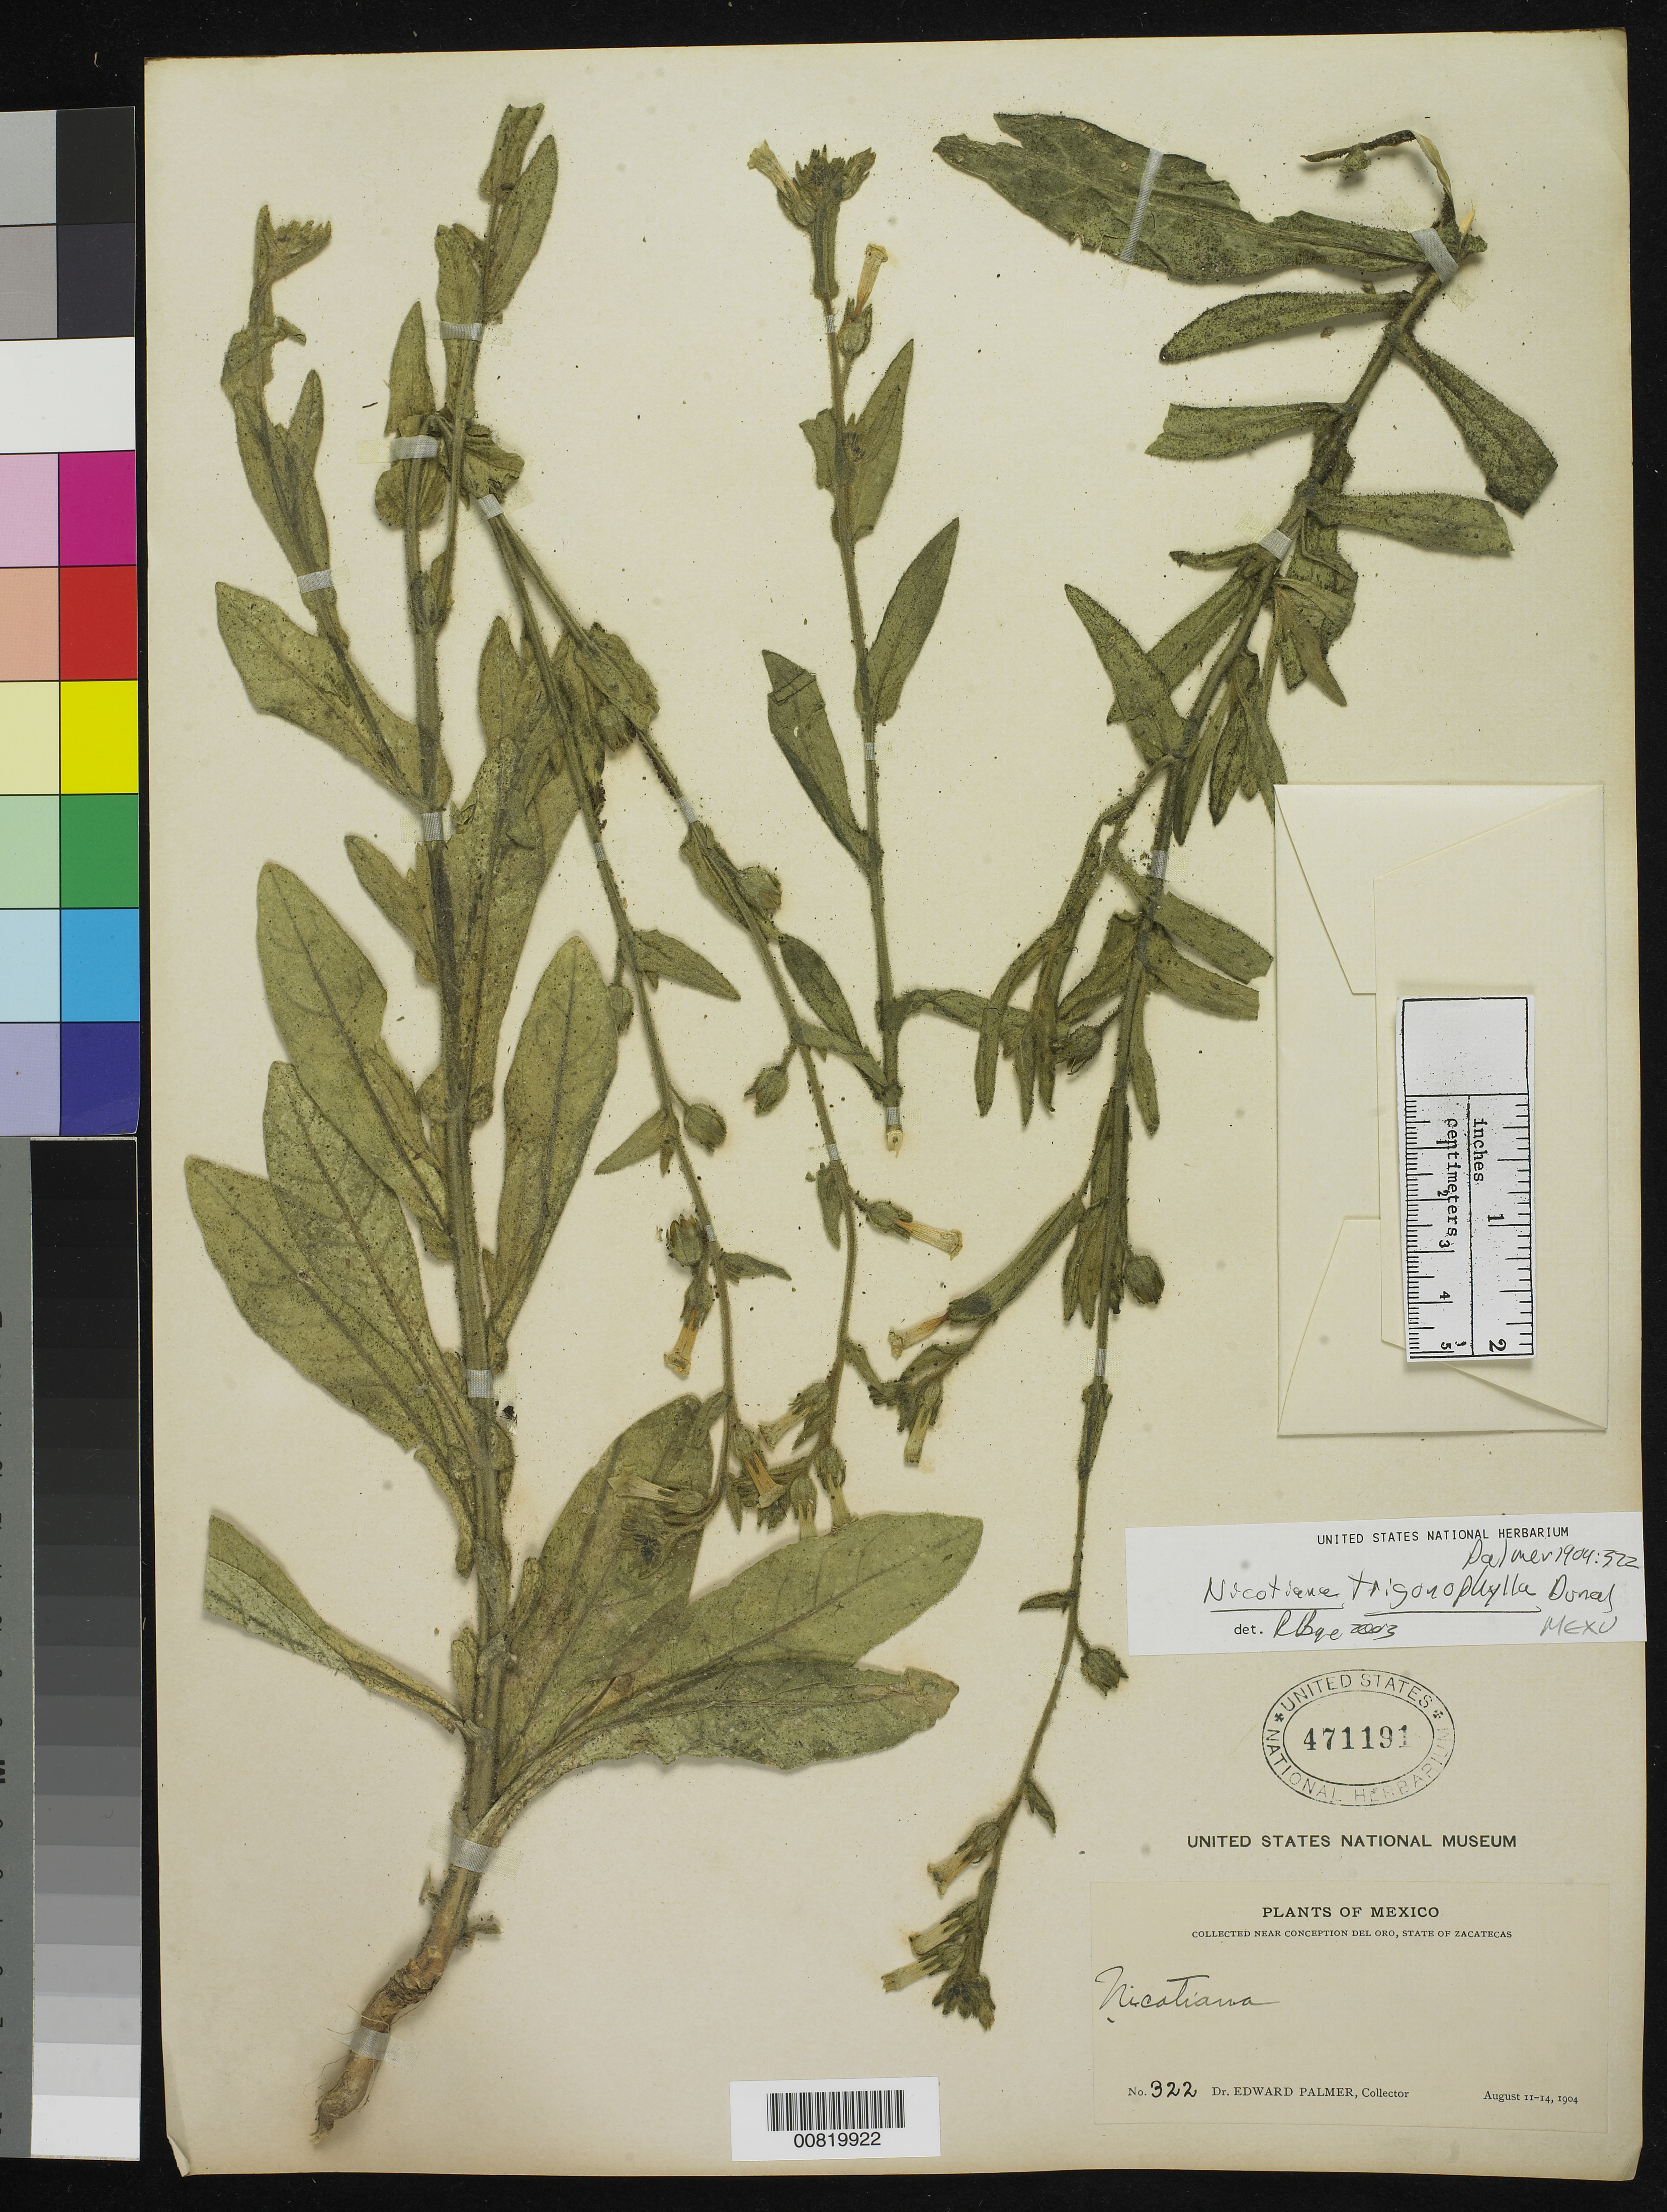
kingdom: Plantae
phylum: Tracheophyta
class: Magnoliopsida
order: Solanales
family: Solanaceae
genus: Nicotiana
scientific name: Nicotiana trigonophylla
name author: Dunal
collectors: E. Palmer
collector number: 322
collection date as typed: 11 Aug 1904 to 14 Aug 1904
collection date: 1904-08-11/1904-08-14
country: Mexico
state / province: Zacatecas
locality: Near Concepción del Oro, Zacatecas.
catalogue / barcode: US 471191